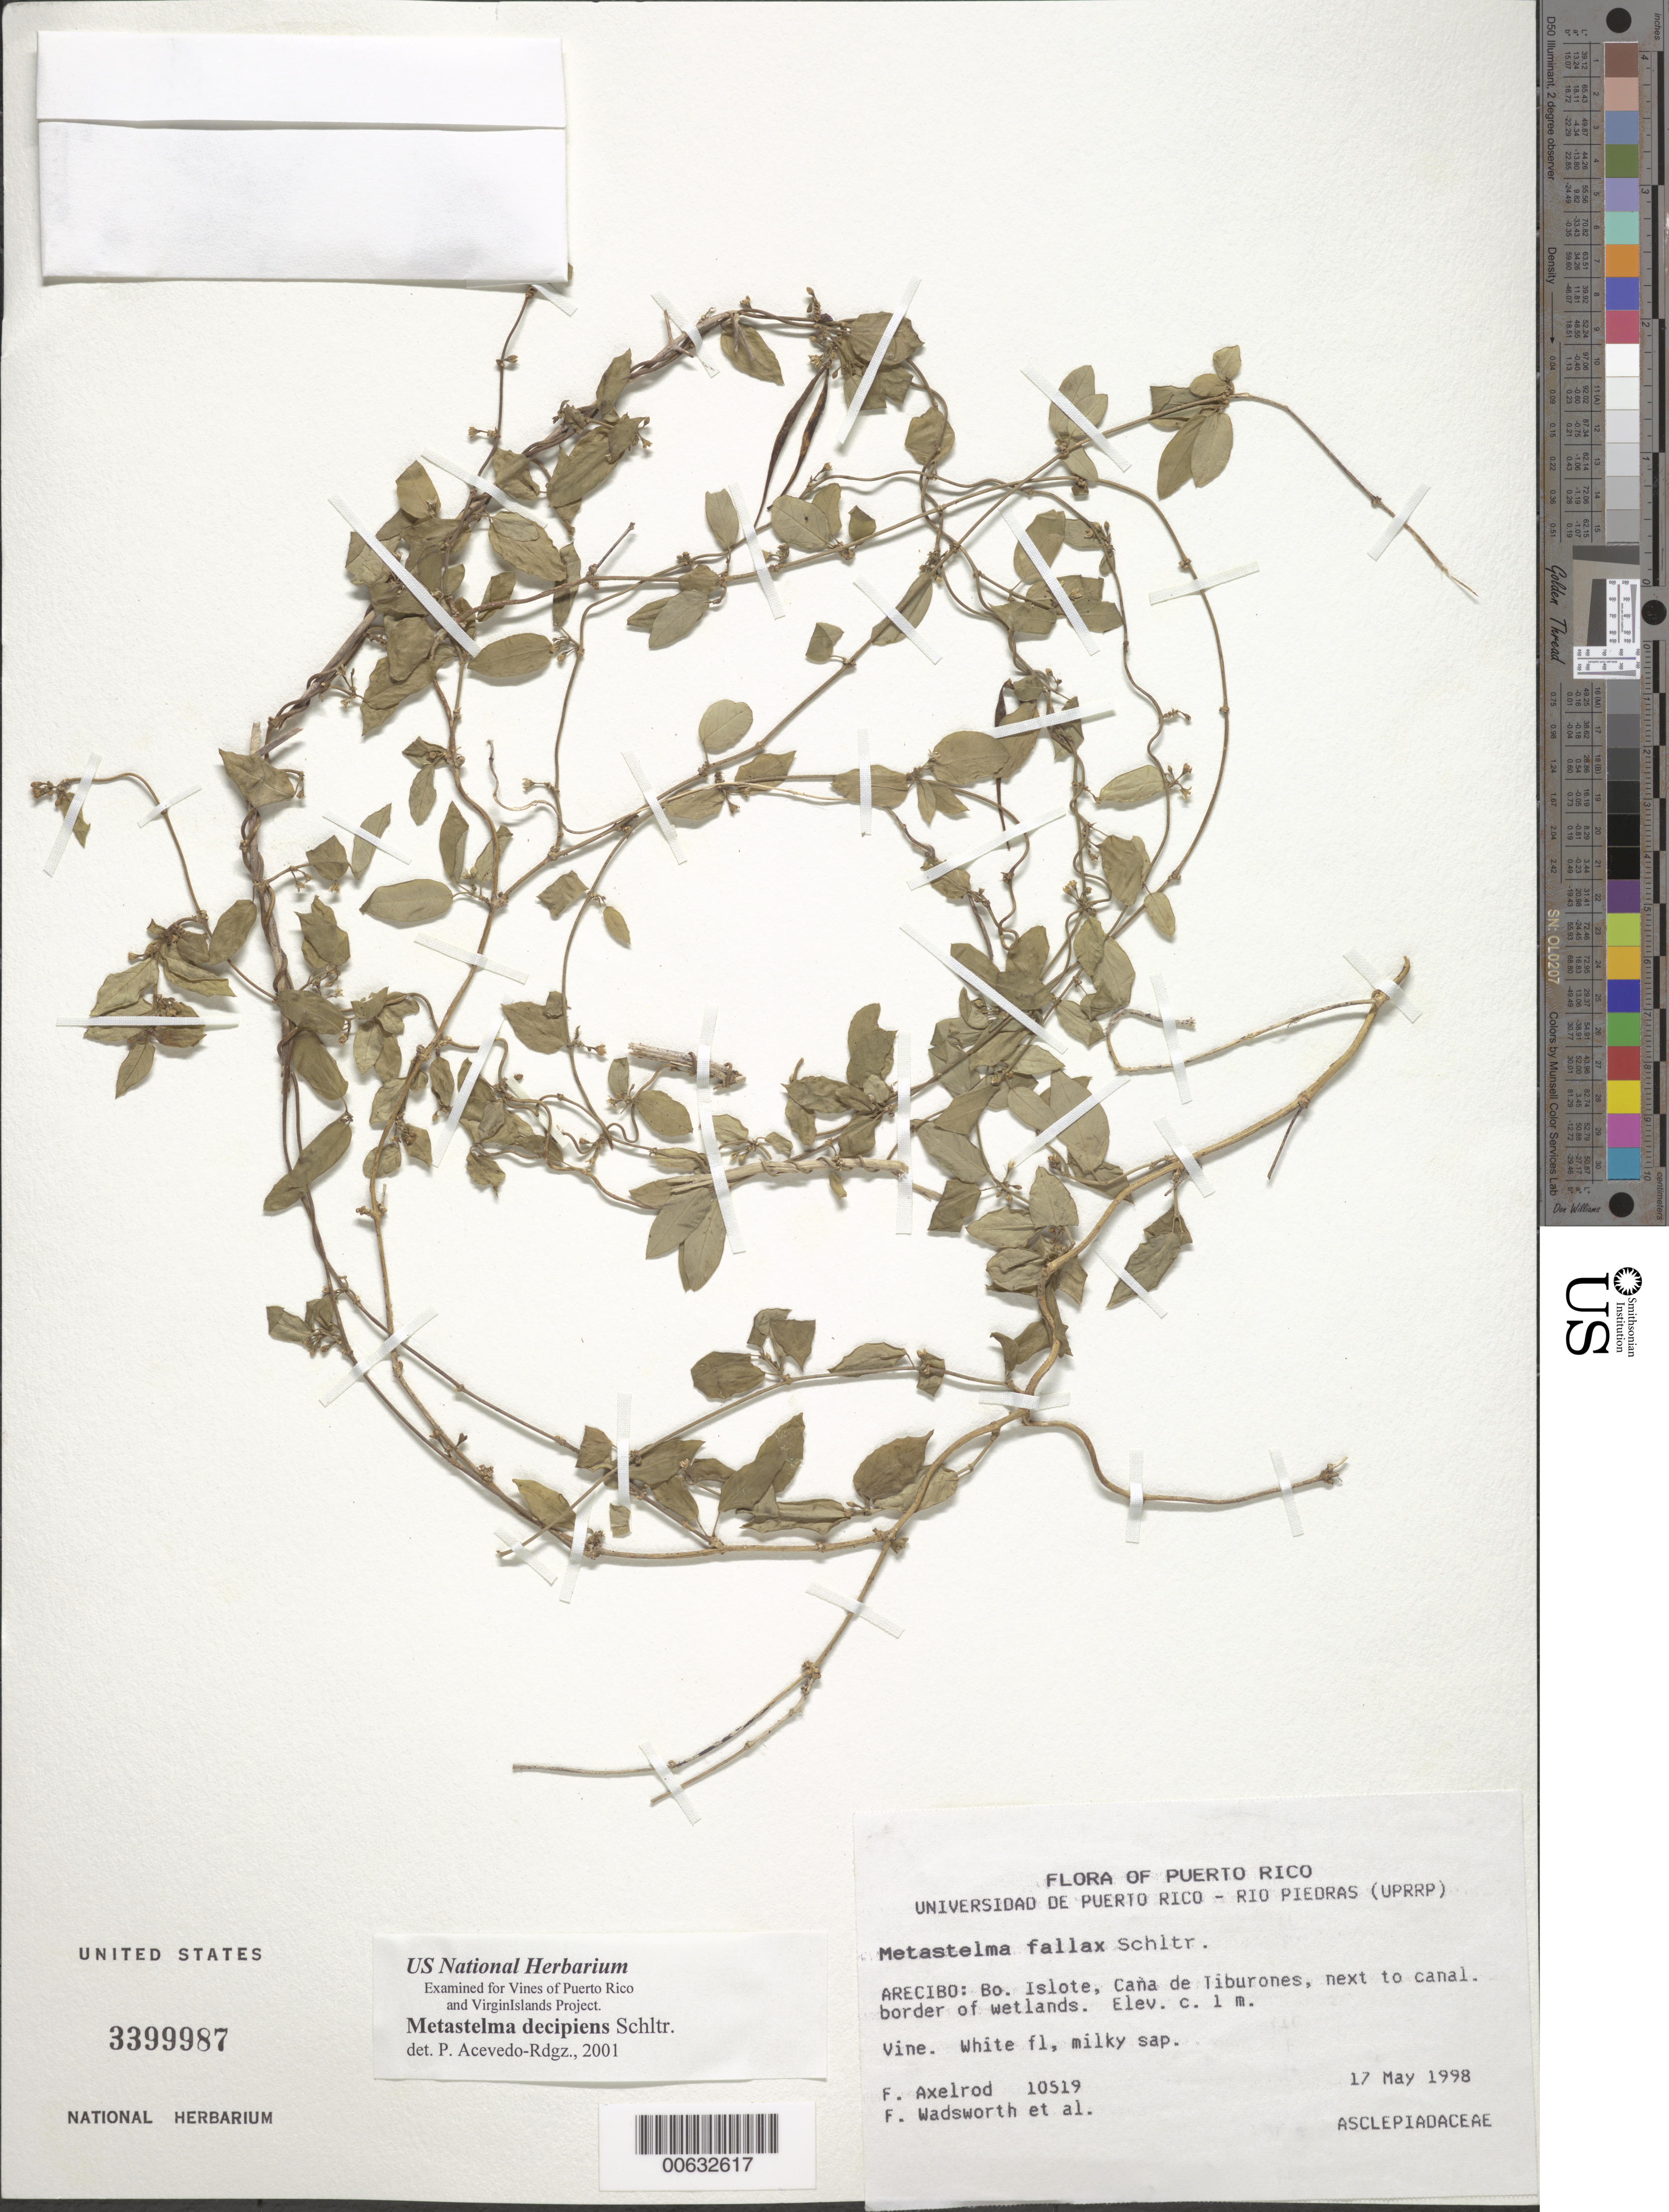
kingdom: Plantae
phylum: Tracheophyta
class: Magnoliopsida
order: Gentianales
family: Apocynaceae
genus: Metastelma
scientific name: Metastelma fallax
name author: Schltr.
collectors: F. S. Axelrod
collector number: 10519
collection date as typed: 17 May 1998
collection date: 1998-05-17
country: Puerto Rico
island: Greater Antilles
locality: Arecibo: Bo. Islote, Cana de Tíburones, next to canal.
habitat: Border of wetlands.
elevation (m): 1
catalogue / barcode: US 3399987